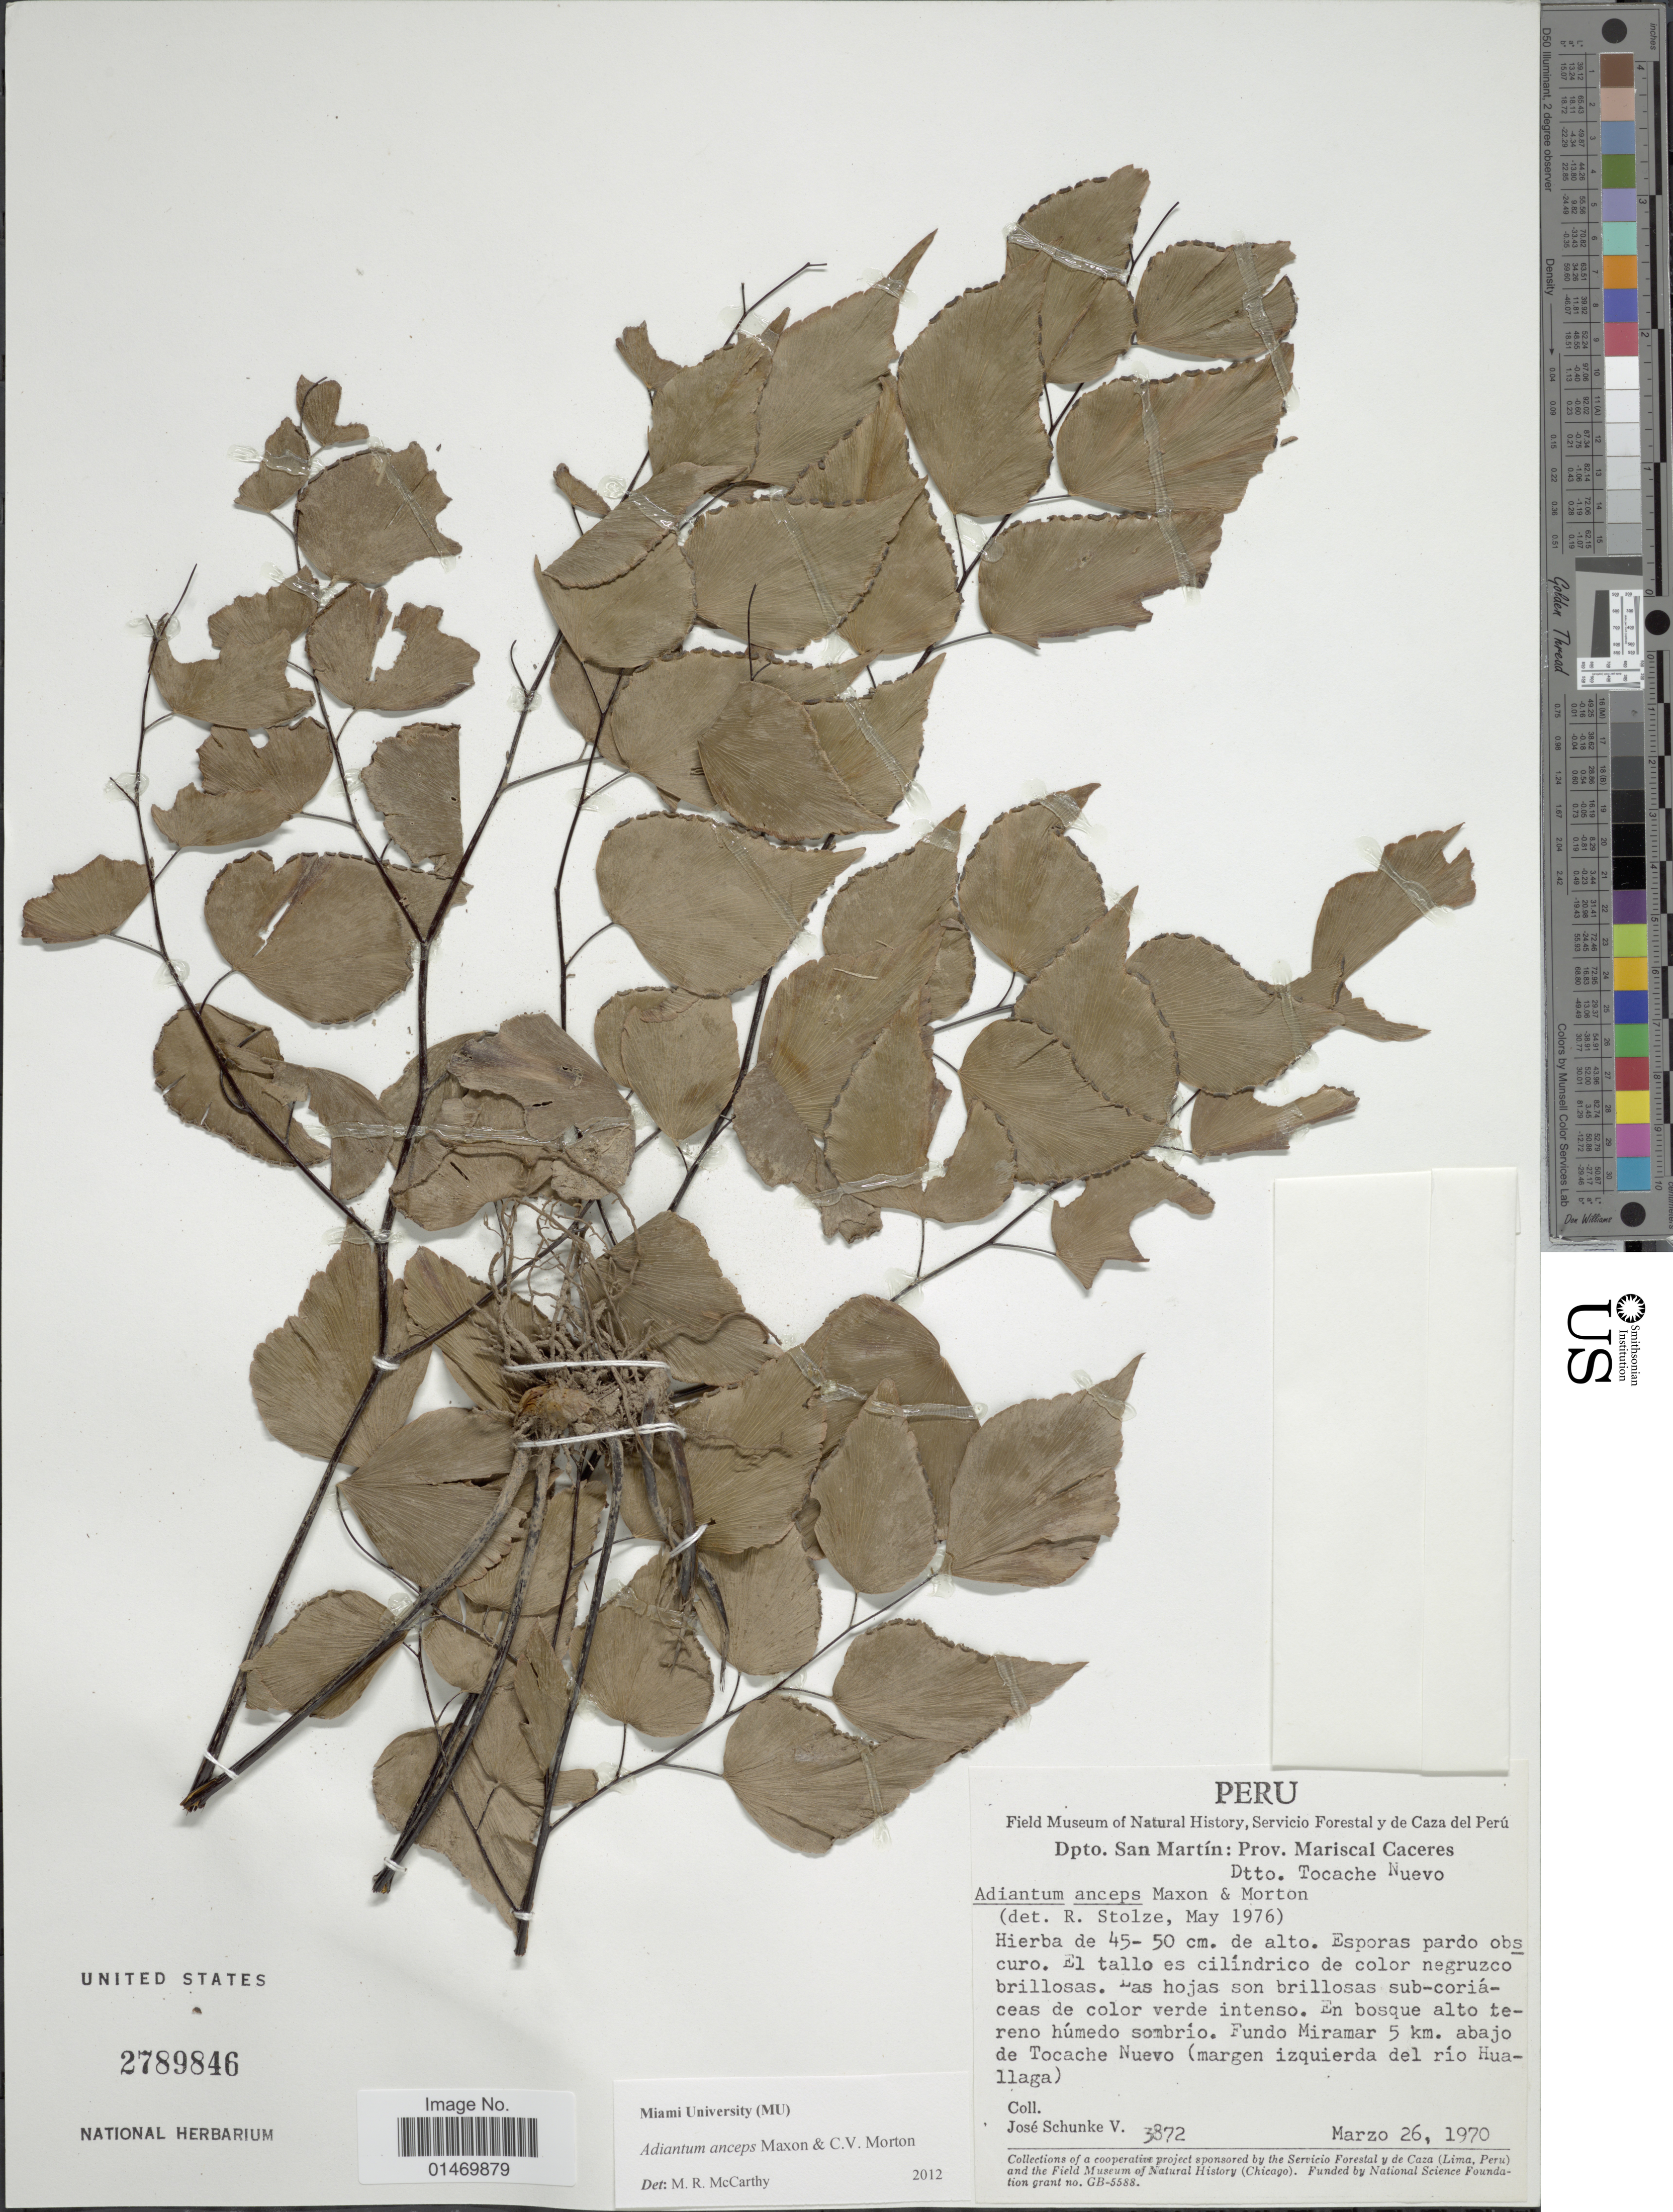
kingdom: Plantae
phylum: Tracheophyta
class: Polypodiopsida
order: Polypodiales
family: Pteridaceae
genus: Adiantum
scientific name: Adiantum anceps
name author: Maxon & C.V. Morton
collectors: J. Schunke Vigo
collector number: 3872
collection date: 1970-03-26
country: Peru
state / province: San Martín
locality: Peru, Prov. Mariscal Caceres.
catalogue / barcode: US 2789846